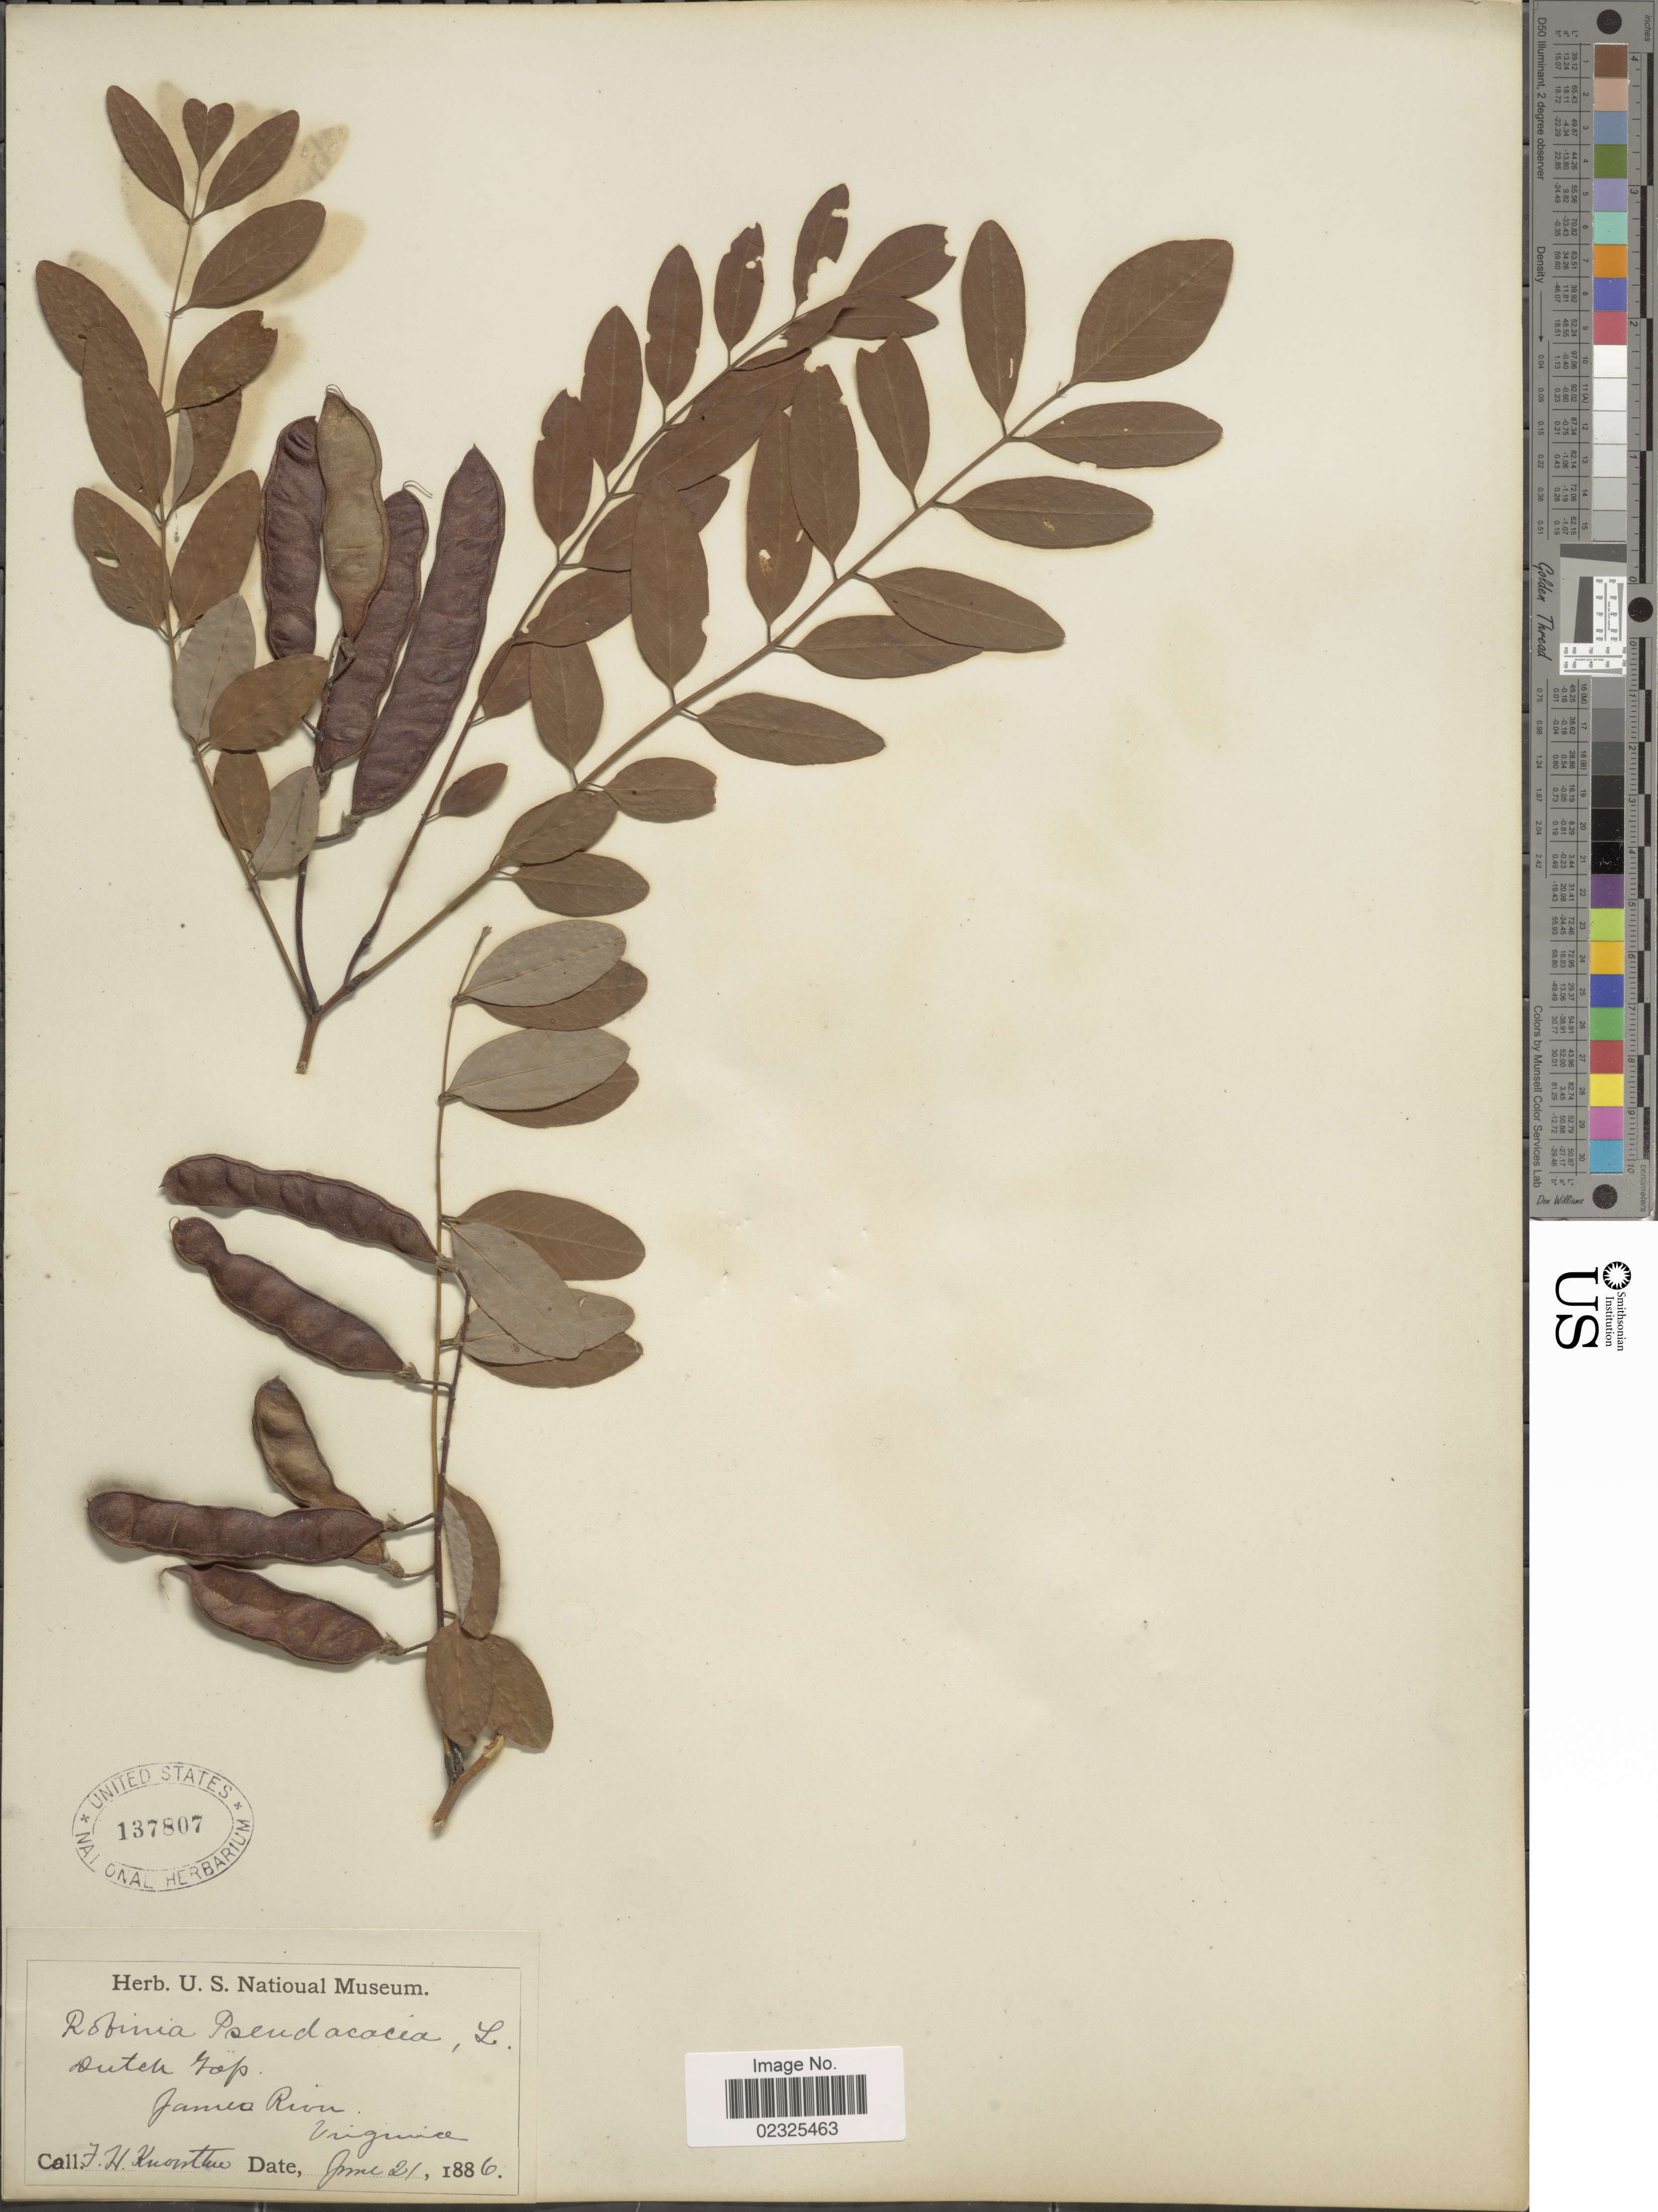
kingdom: Plantae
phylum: Tracheophyta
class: Magnoliopsida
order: Fabales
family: Fabaceae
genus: Robinia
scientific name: Robinia pseudoacacia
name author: L.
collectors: F. H. Knowlton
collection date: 1886-06-21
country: United States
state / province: Virginia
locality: Dutch Gap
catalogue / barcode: US 137807